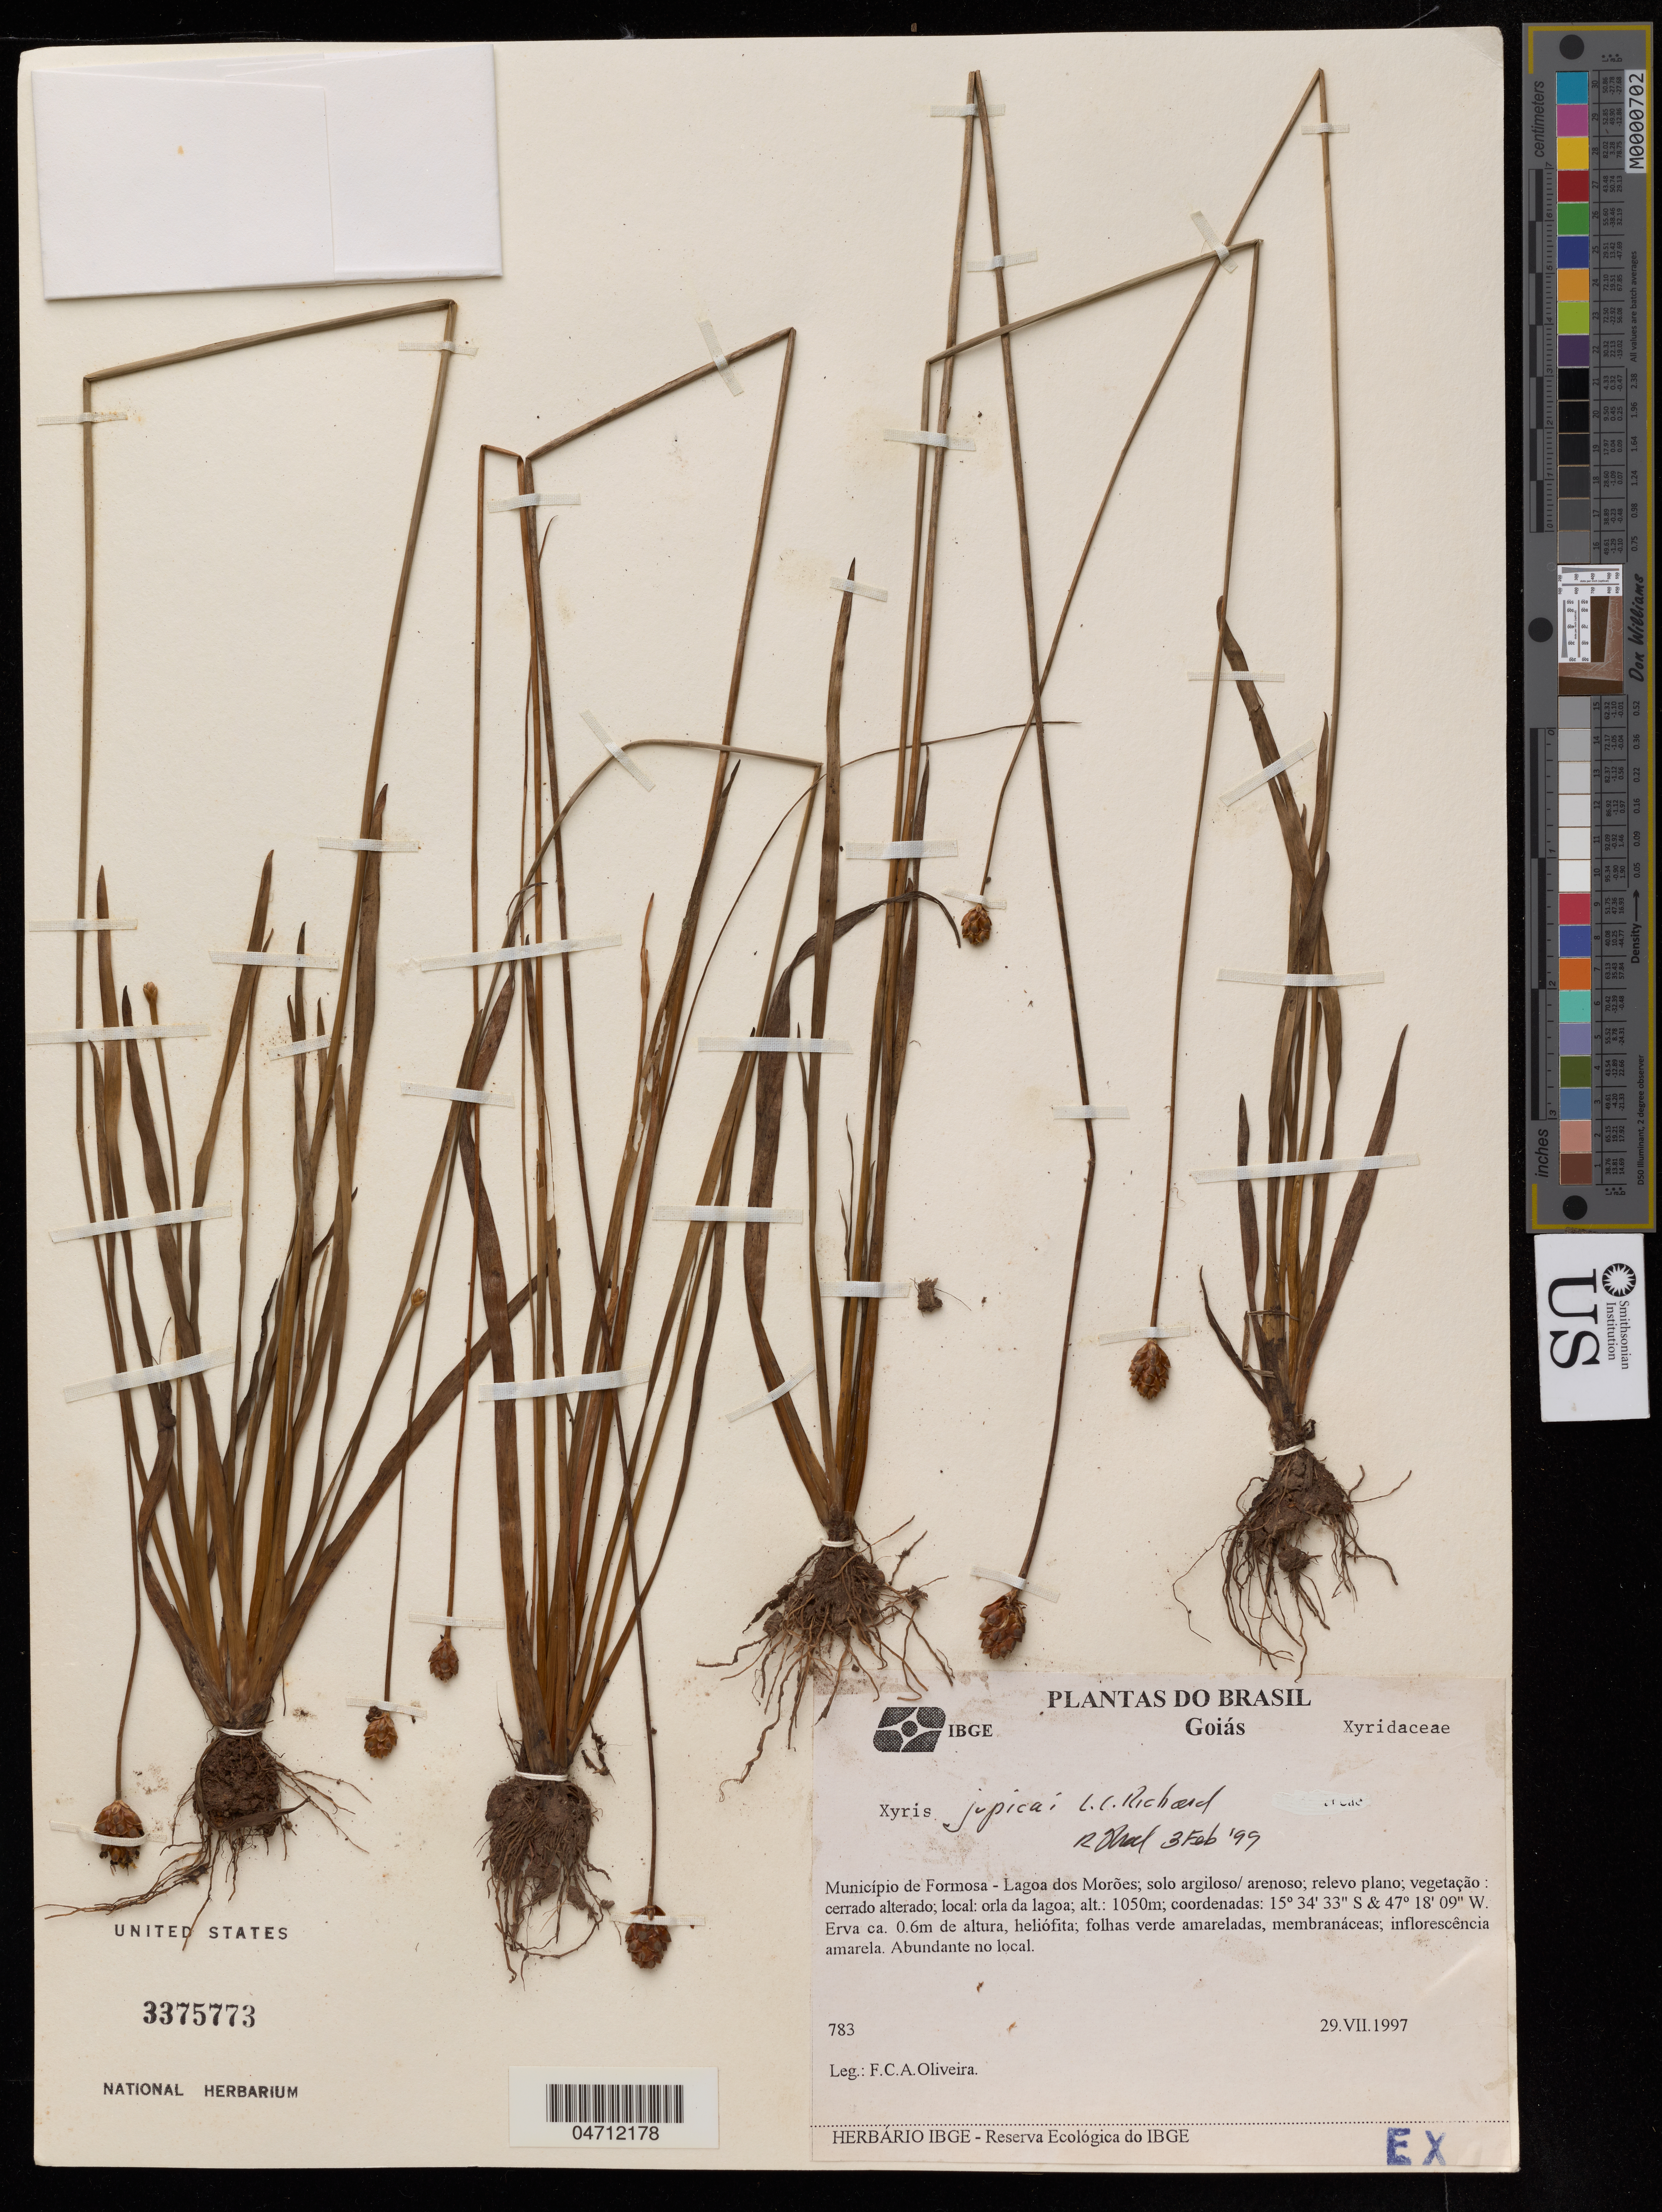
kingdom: Plantae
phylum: Tracheophyta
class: Liliopsida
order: Poales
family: Xyridaceae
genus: Xyris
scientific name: Xyris jupicai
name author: Rich.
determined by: Kral, Robert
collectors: F. C. A. Oliveira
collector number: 783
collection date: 1997-07-29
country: Brazil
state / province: Goiás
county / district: Formosa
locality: Lagoa dos Morões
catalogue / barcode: US 3375773